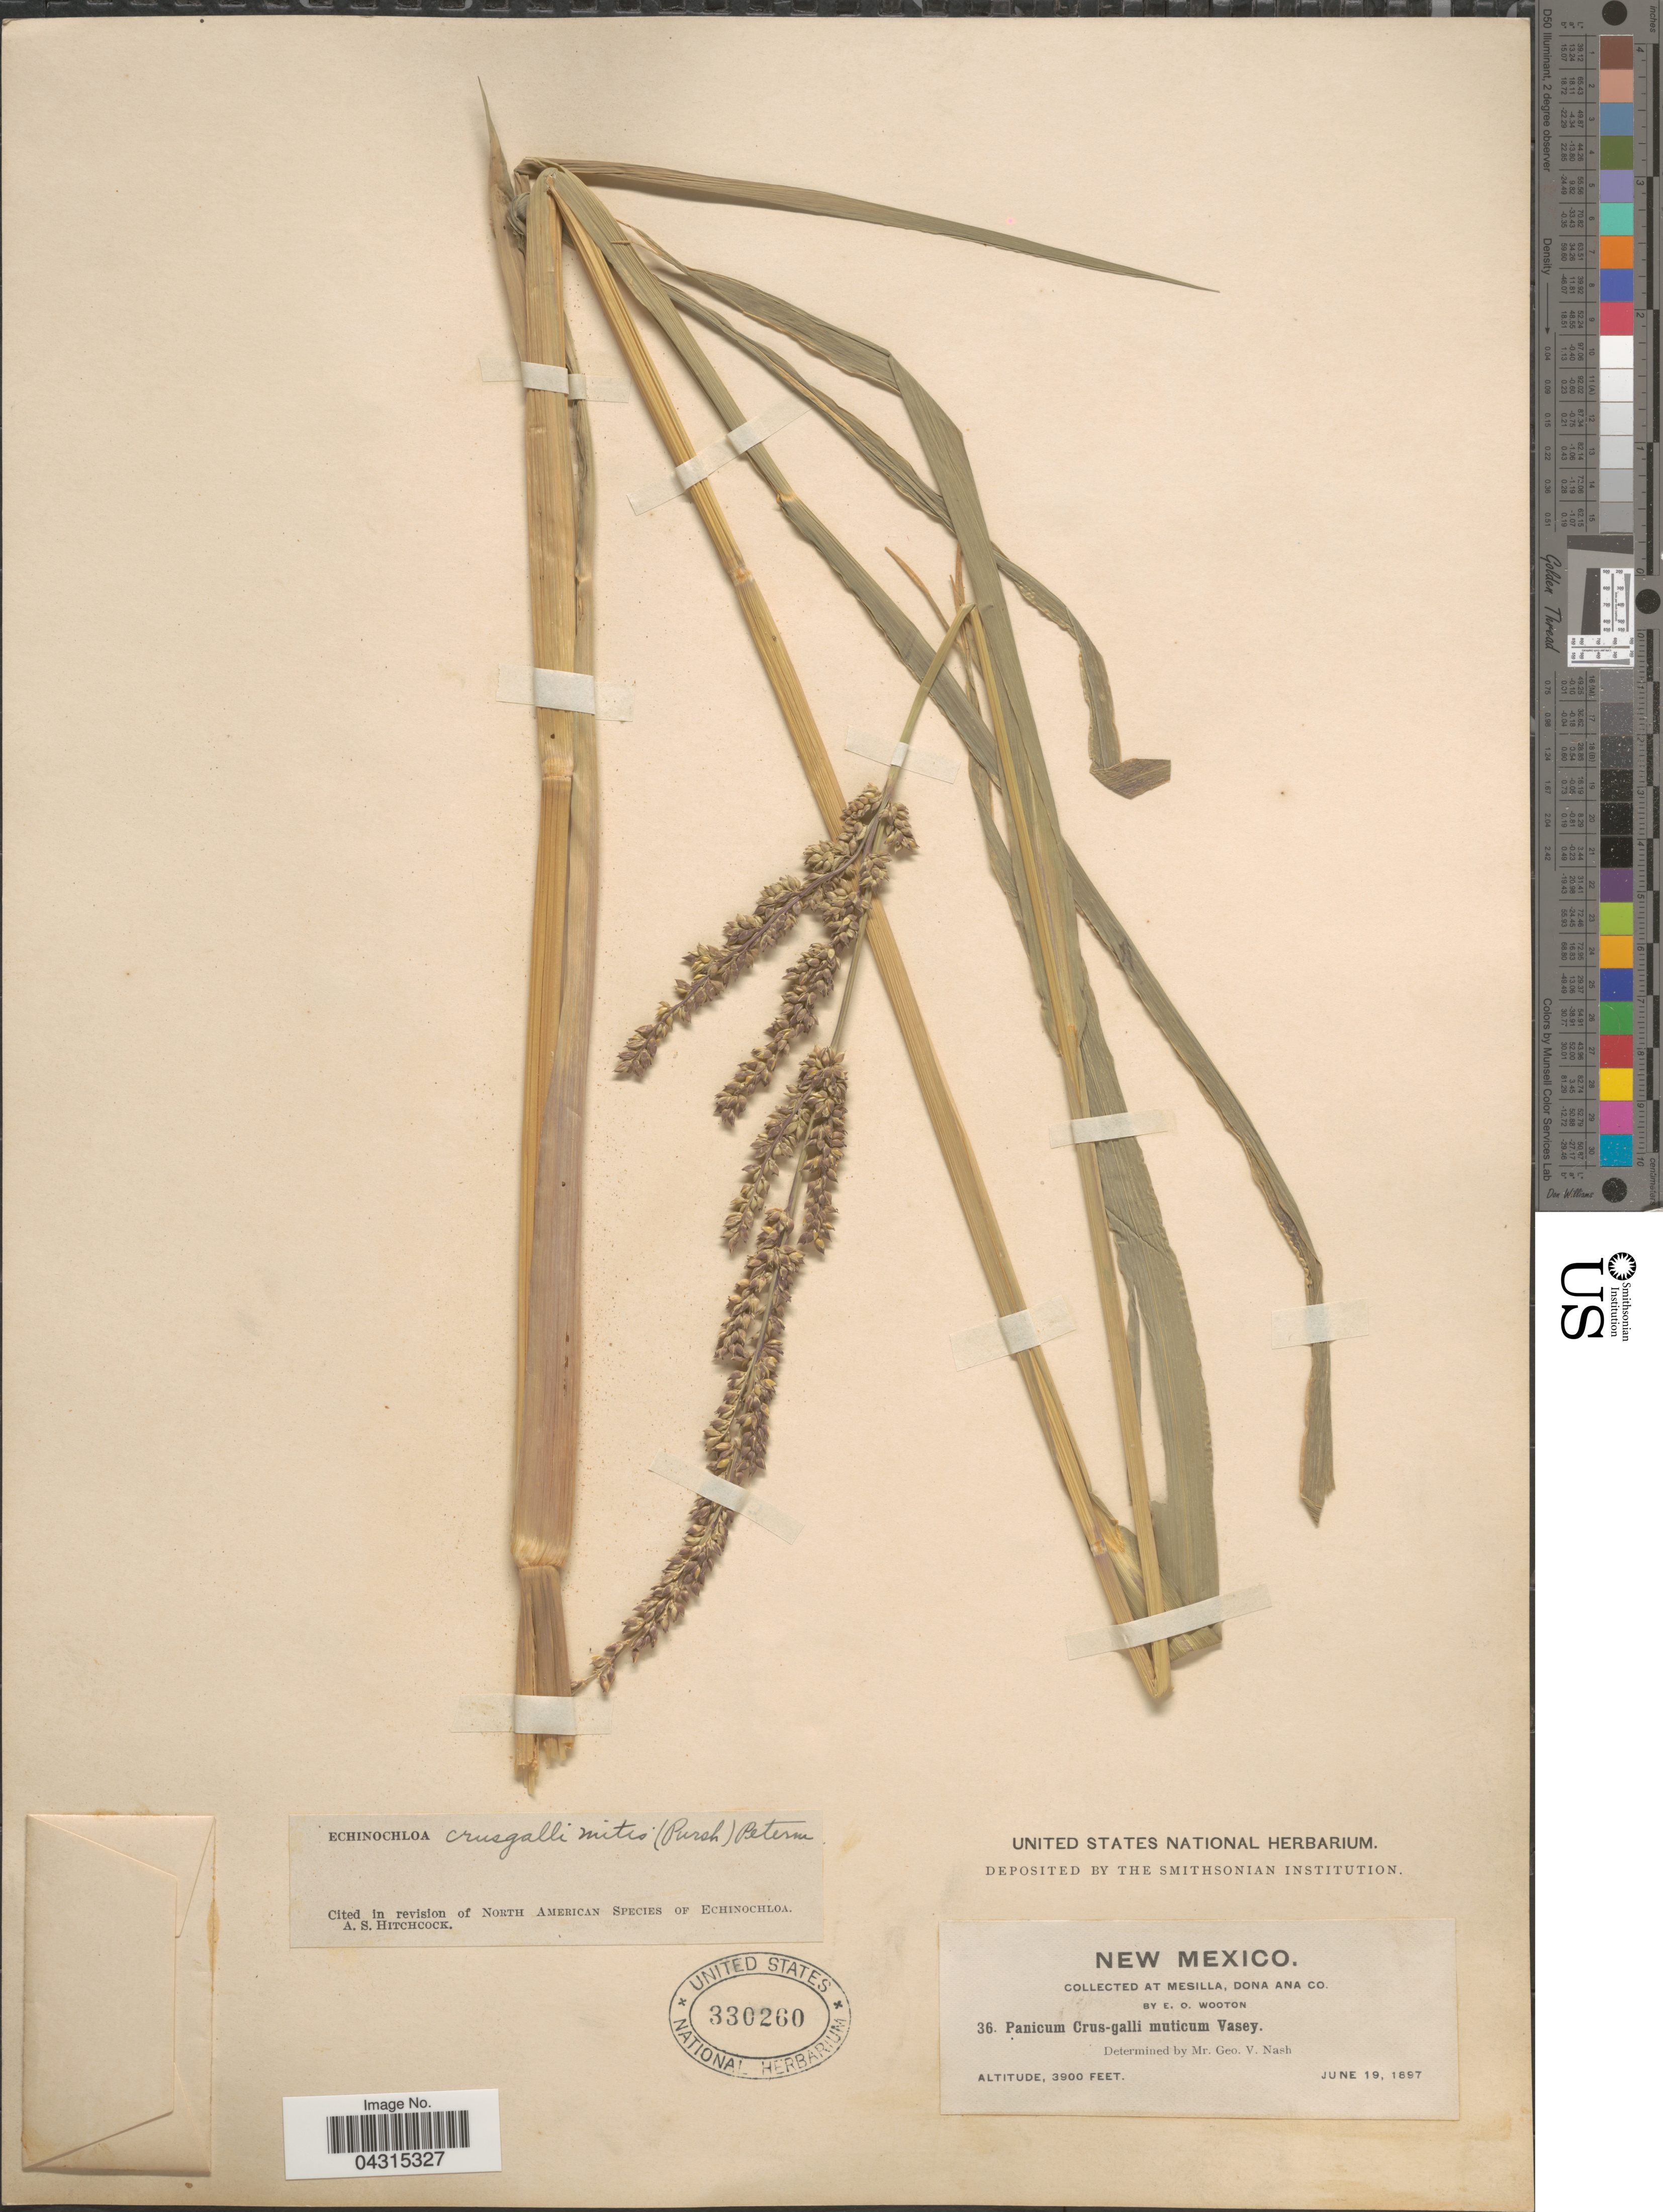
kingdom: Plantae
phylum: Tracheophyta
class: Liliopsida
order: Poales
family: Poaceae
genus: Echinochloa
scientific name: Echinochloa crus-galli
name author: (L.) P. Beauv.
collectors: E. O. Wooton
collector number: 36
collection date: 1897-06-19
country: United States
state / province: New Mexico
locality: At Mesilla, Dona Ana Co.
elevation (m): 1189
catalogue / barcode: US 330260